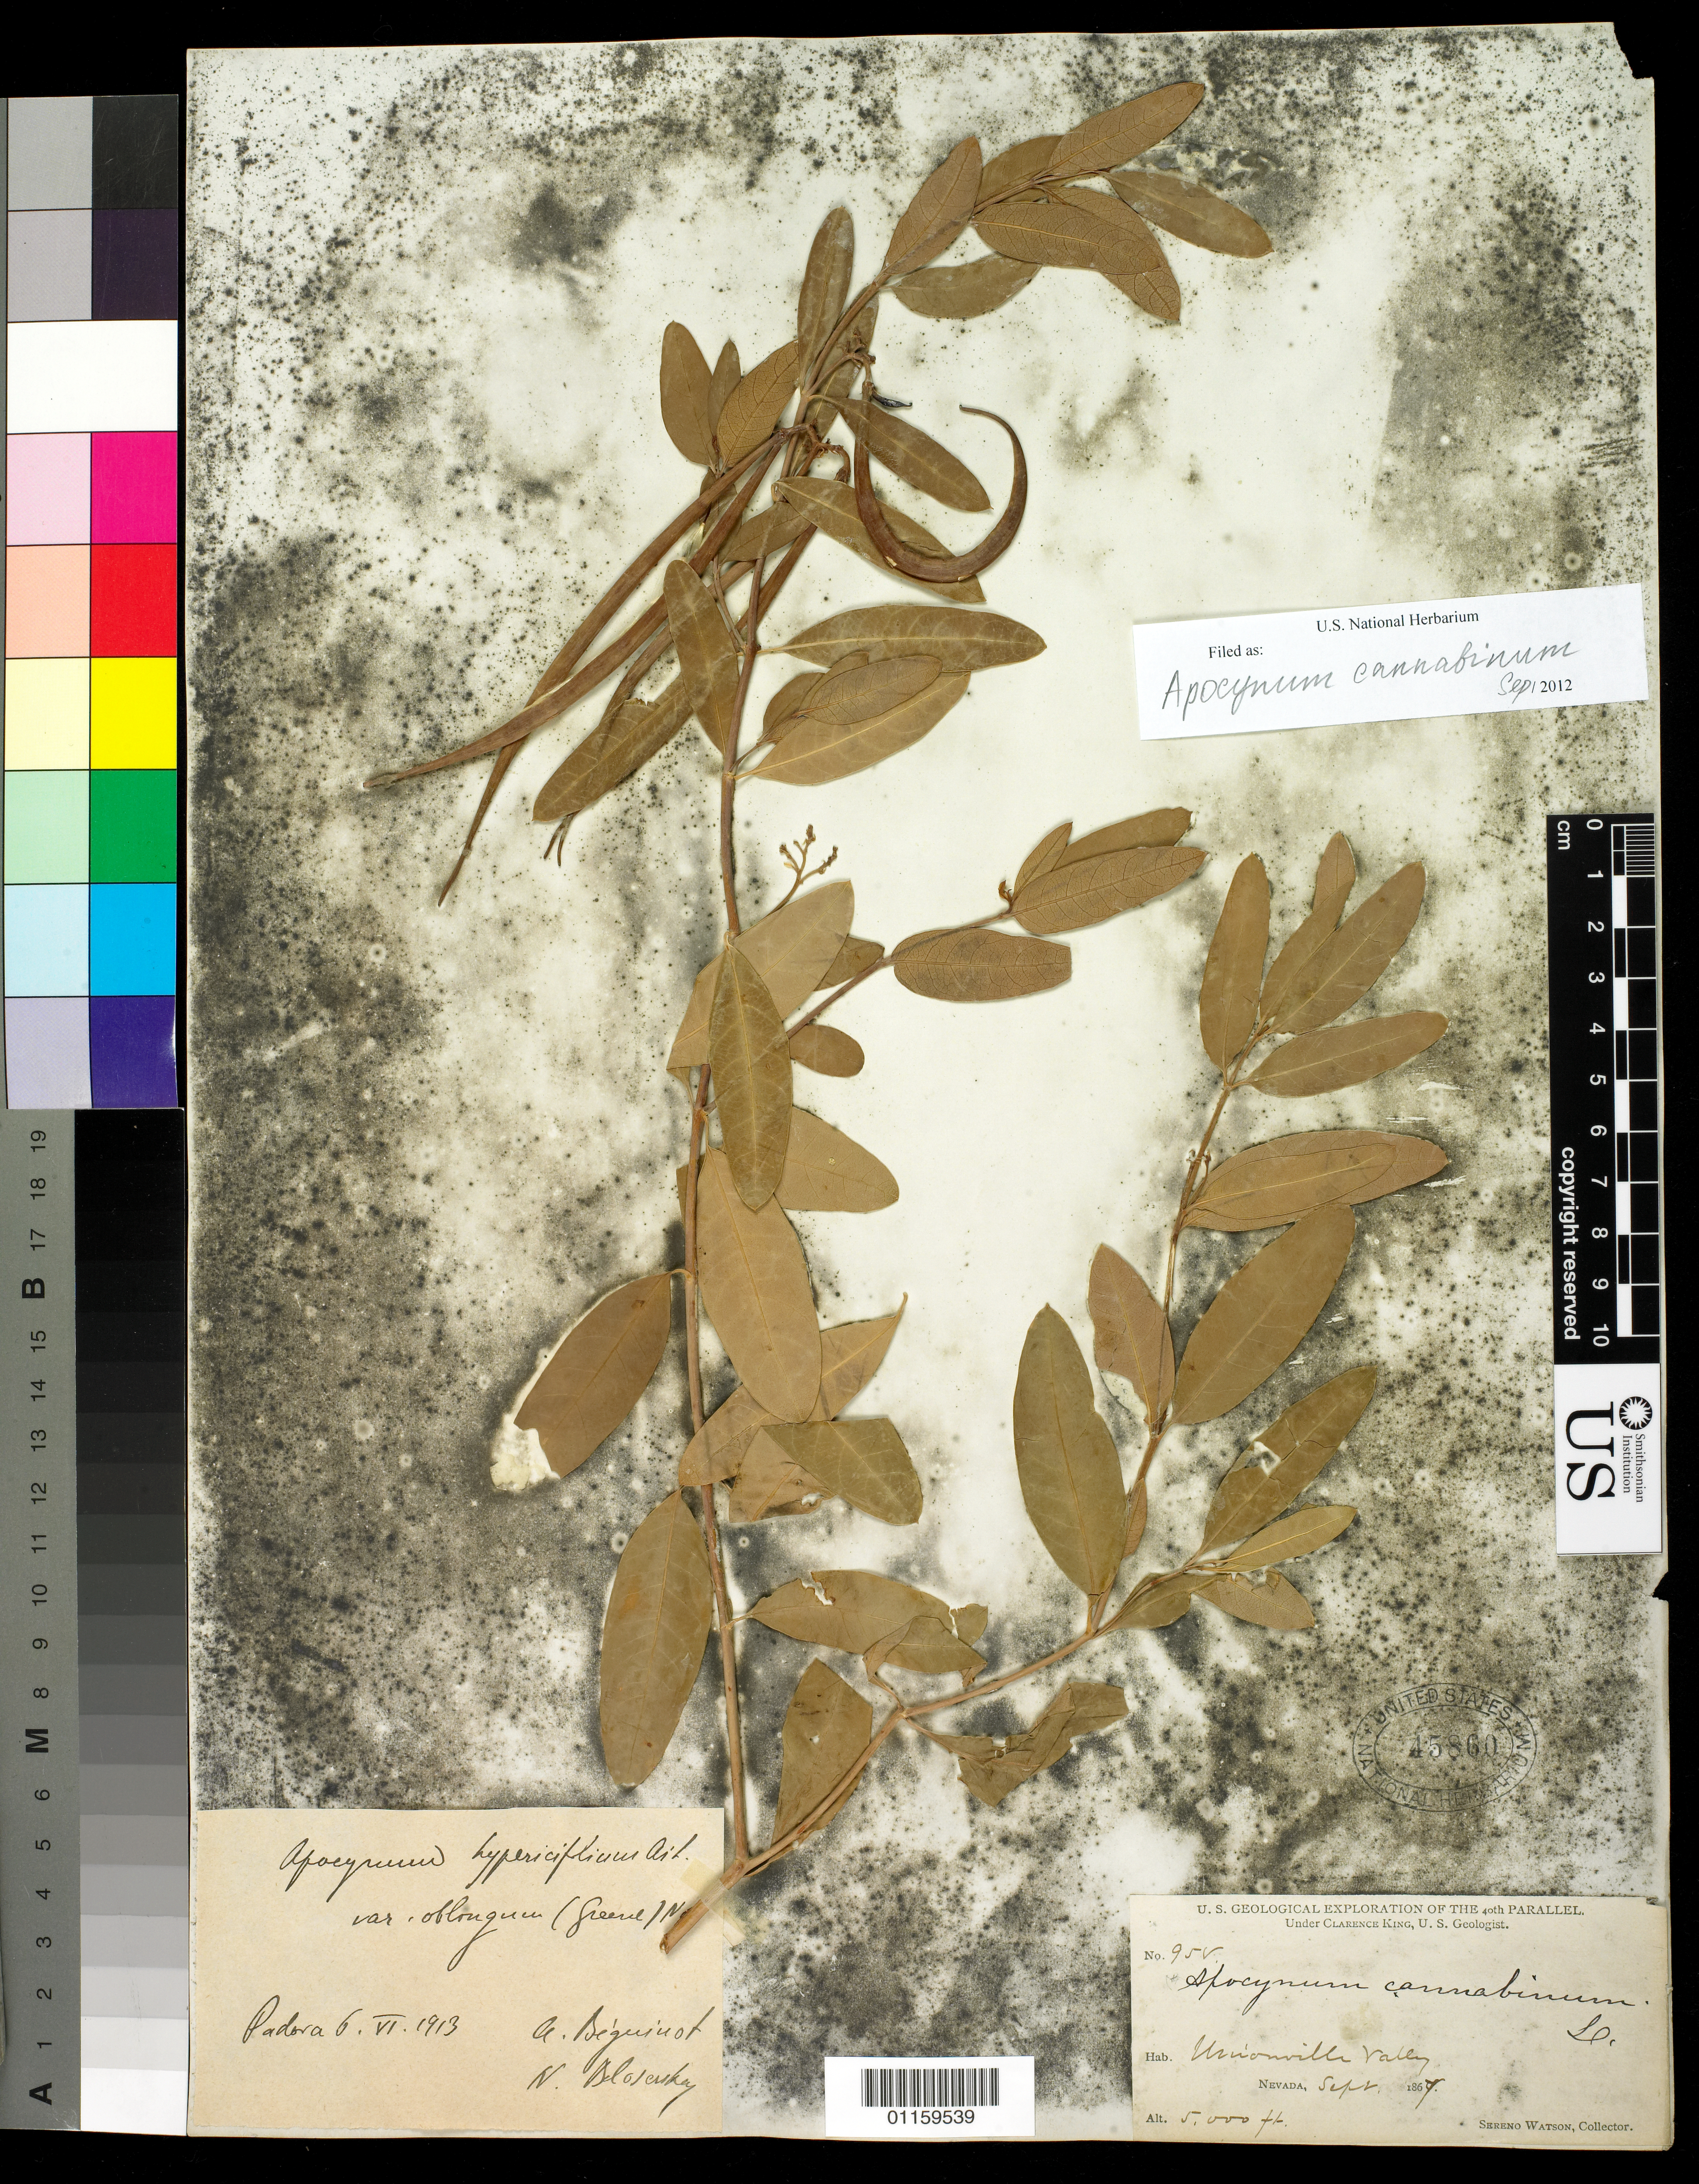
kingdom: Plantae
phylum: Tracheophyta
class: Magnoliopsida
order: Gentianales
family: Apocynaceae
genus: Apocynum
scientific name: Apocynum cannabinum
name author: L.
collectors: S. Watson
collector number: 958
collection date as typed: Sep 1867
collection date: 1867-09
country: United States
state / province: Nevada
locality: Unionville Valley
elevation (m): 1524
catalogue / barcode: US 45860